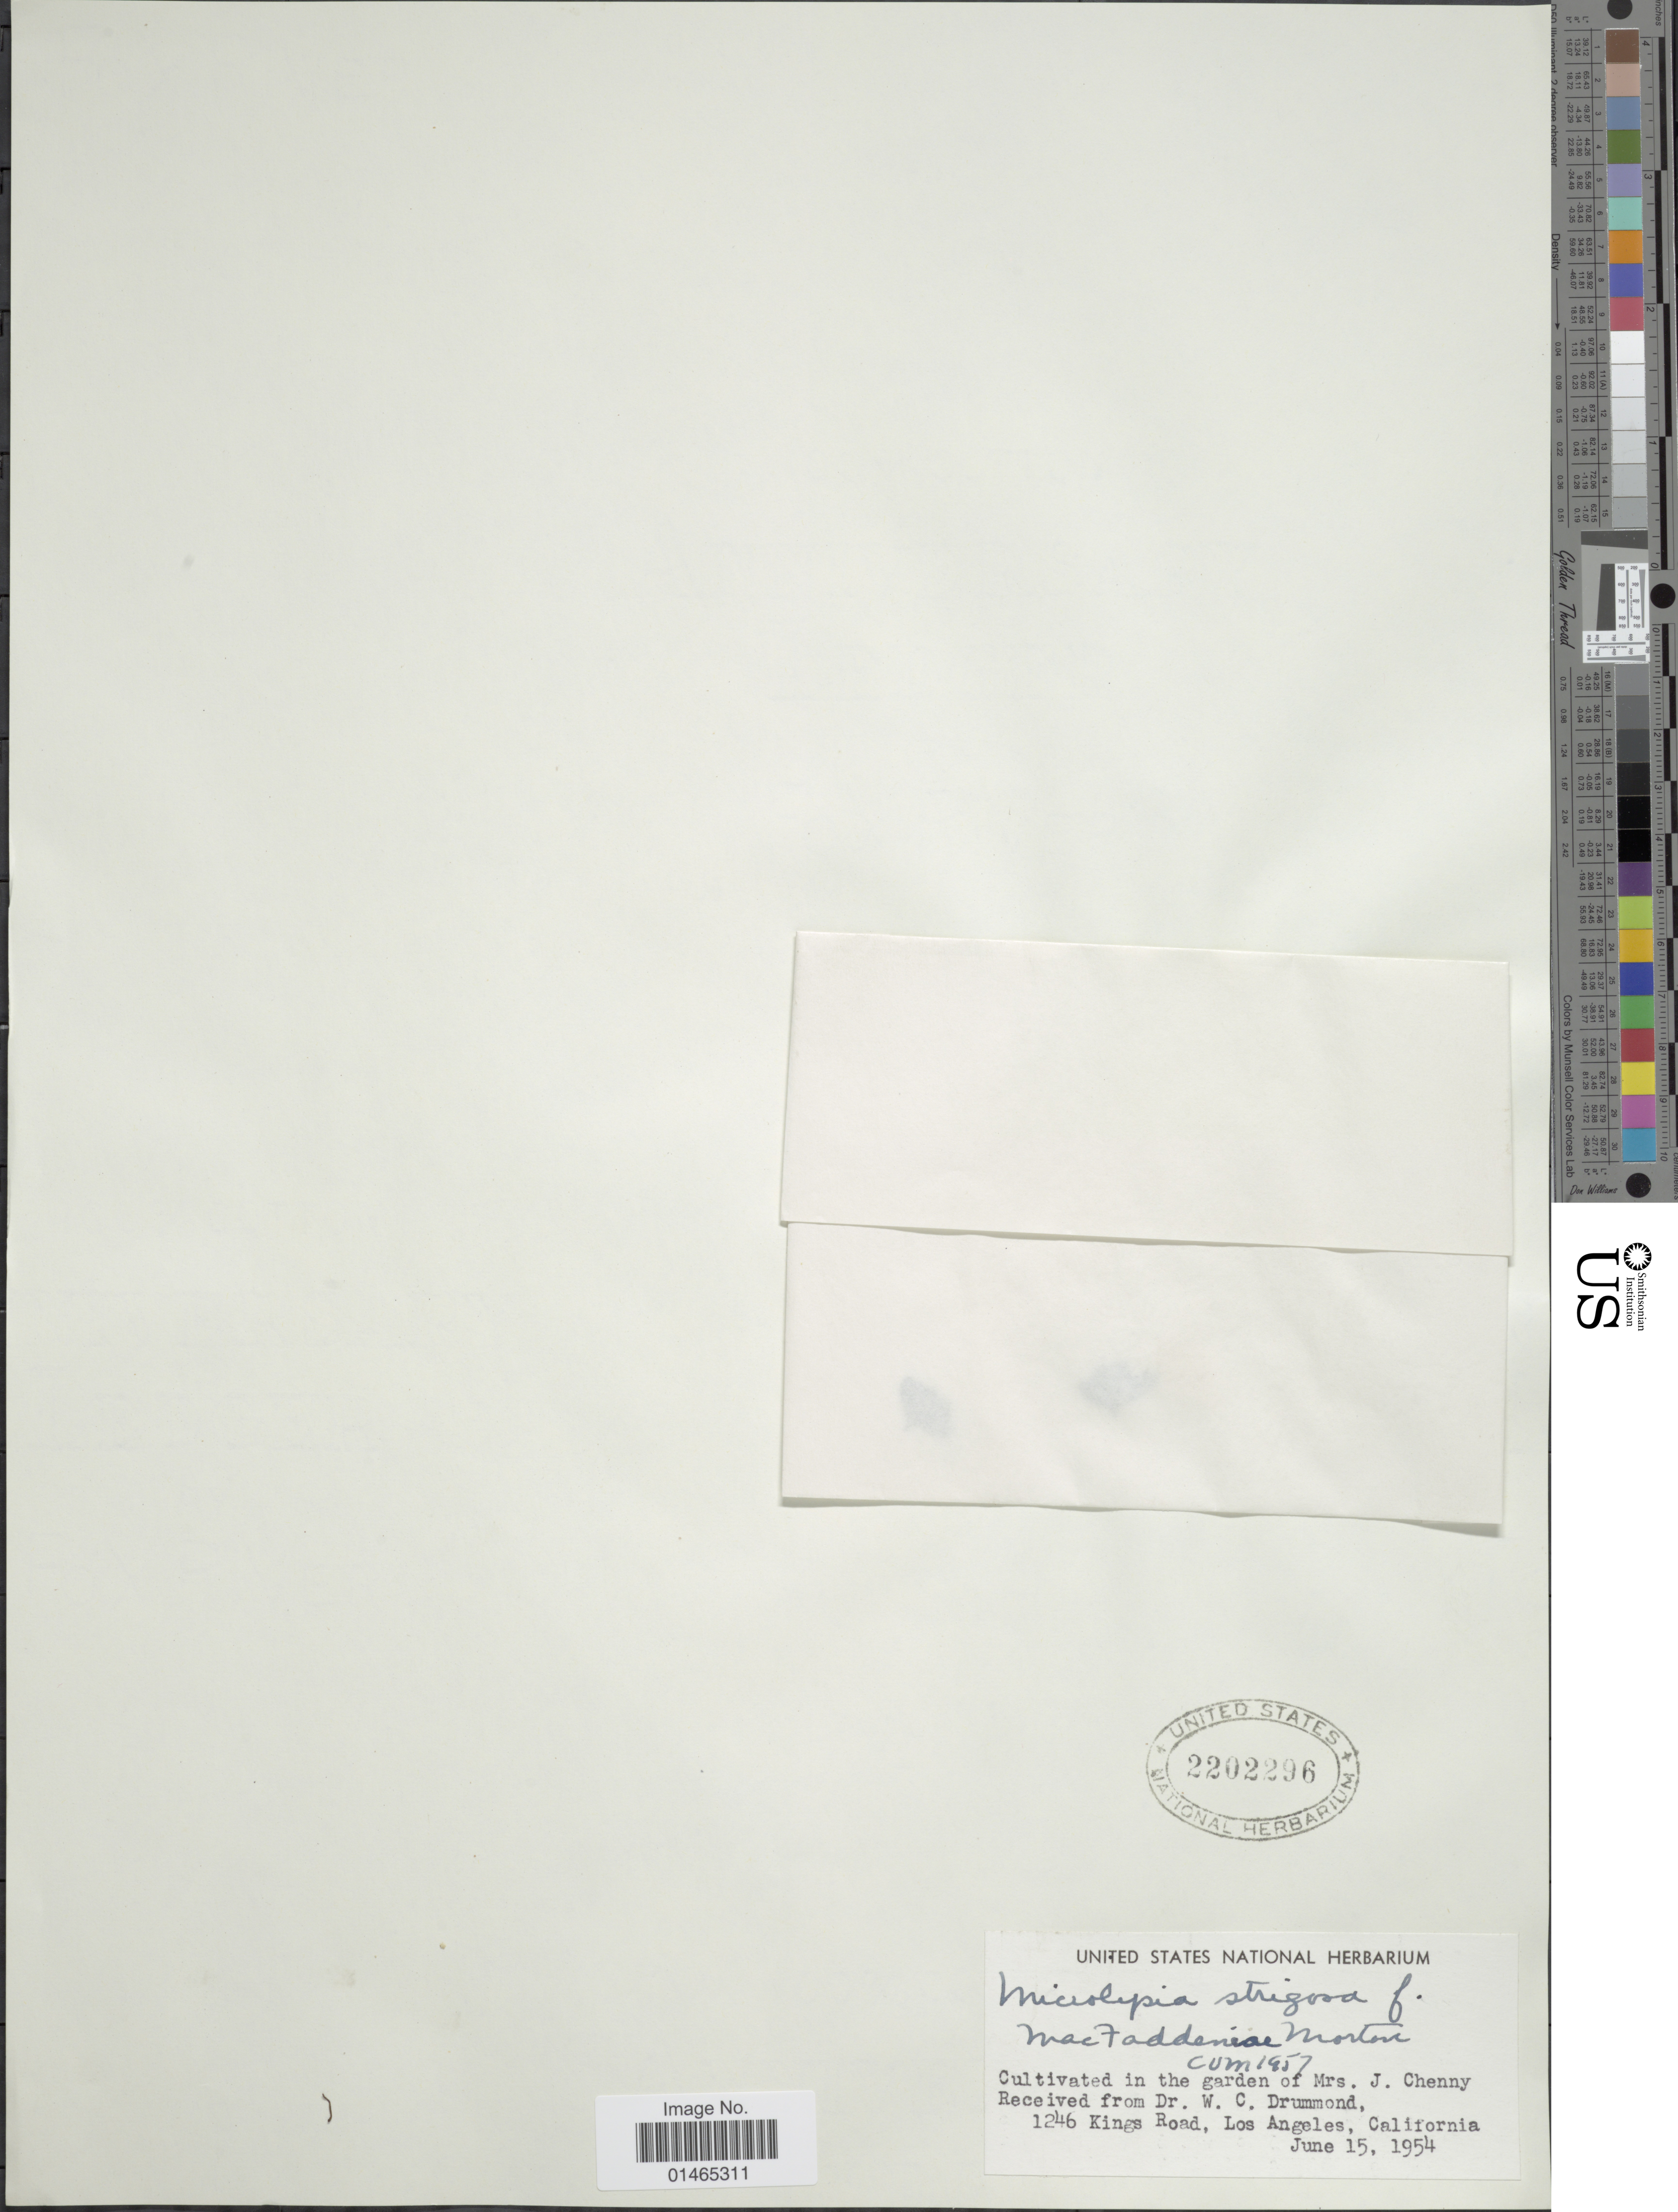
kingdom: Plantae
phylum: Tracheophyta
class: Polypodiopsida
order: Polypodiales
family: Dennstaedtiaceae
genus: Microlepia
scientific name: Microlepia strigosa f. macfaddeniae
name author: C.V. Morton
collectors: W. Drummond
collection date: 1954-06-15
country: United States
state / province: California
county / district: Los Angeles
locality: Cultivated in the garden of Mrs. J. Chenny, 1246 Kings Road, Los Angeles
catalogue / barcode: US 2202296